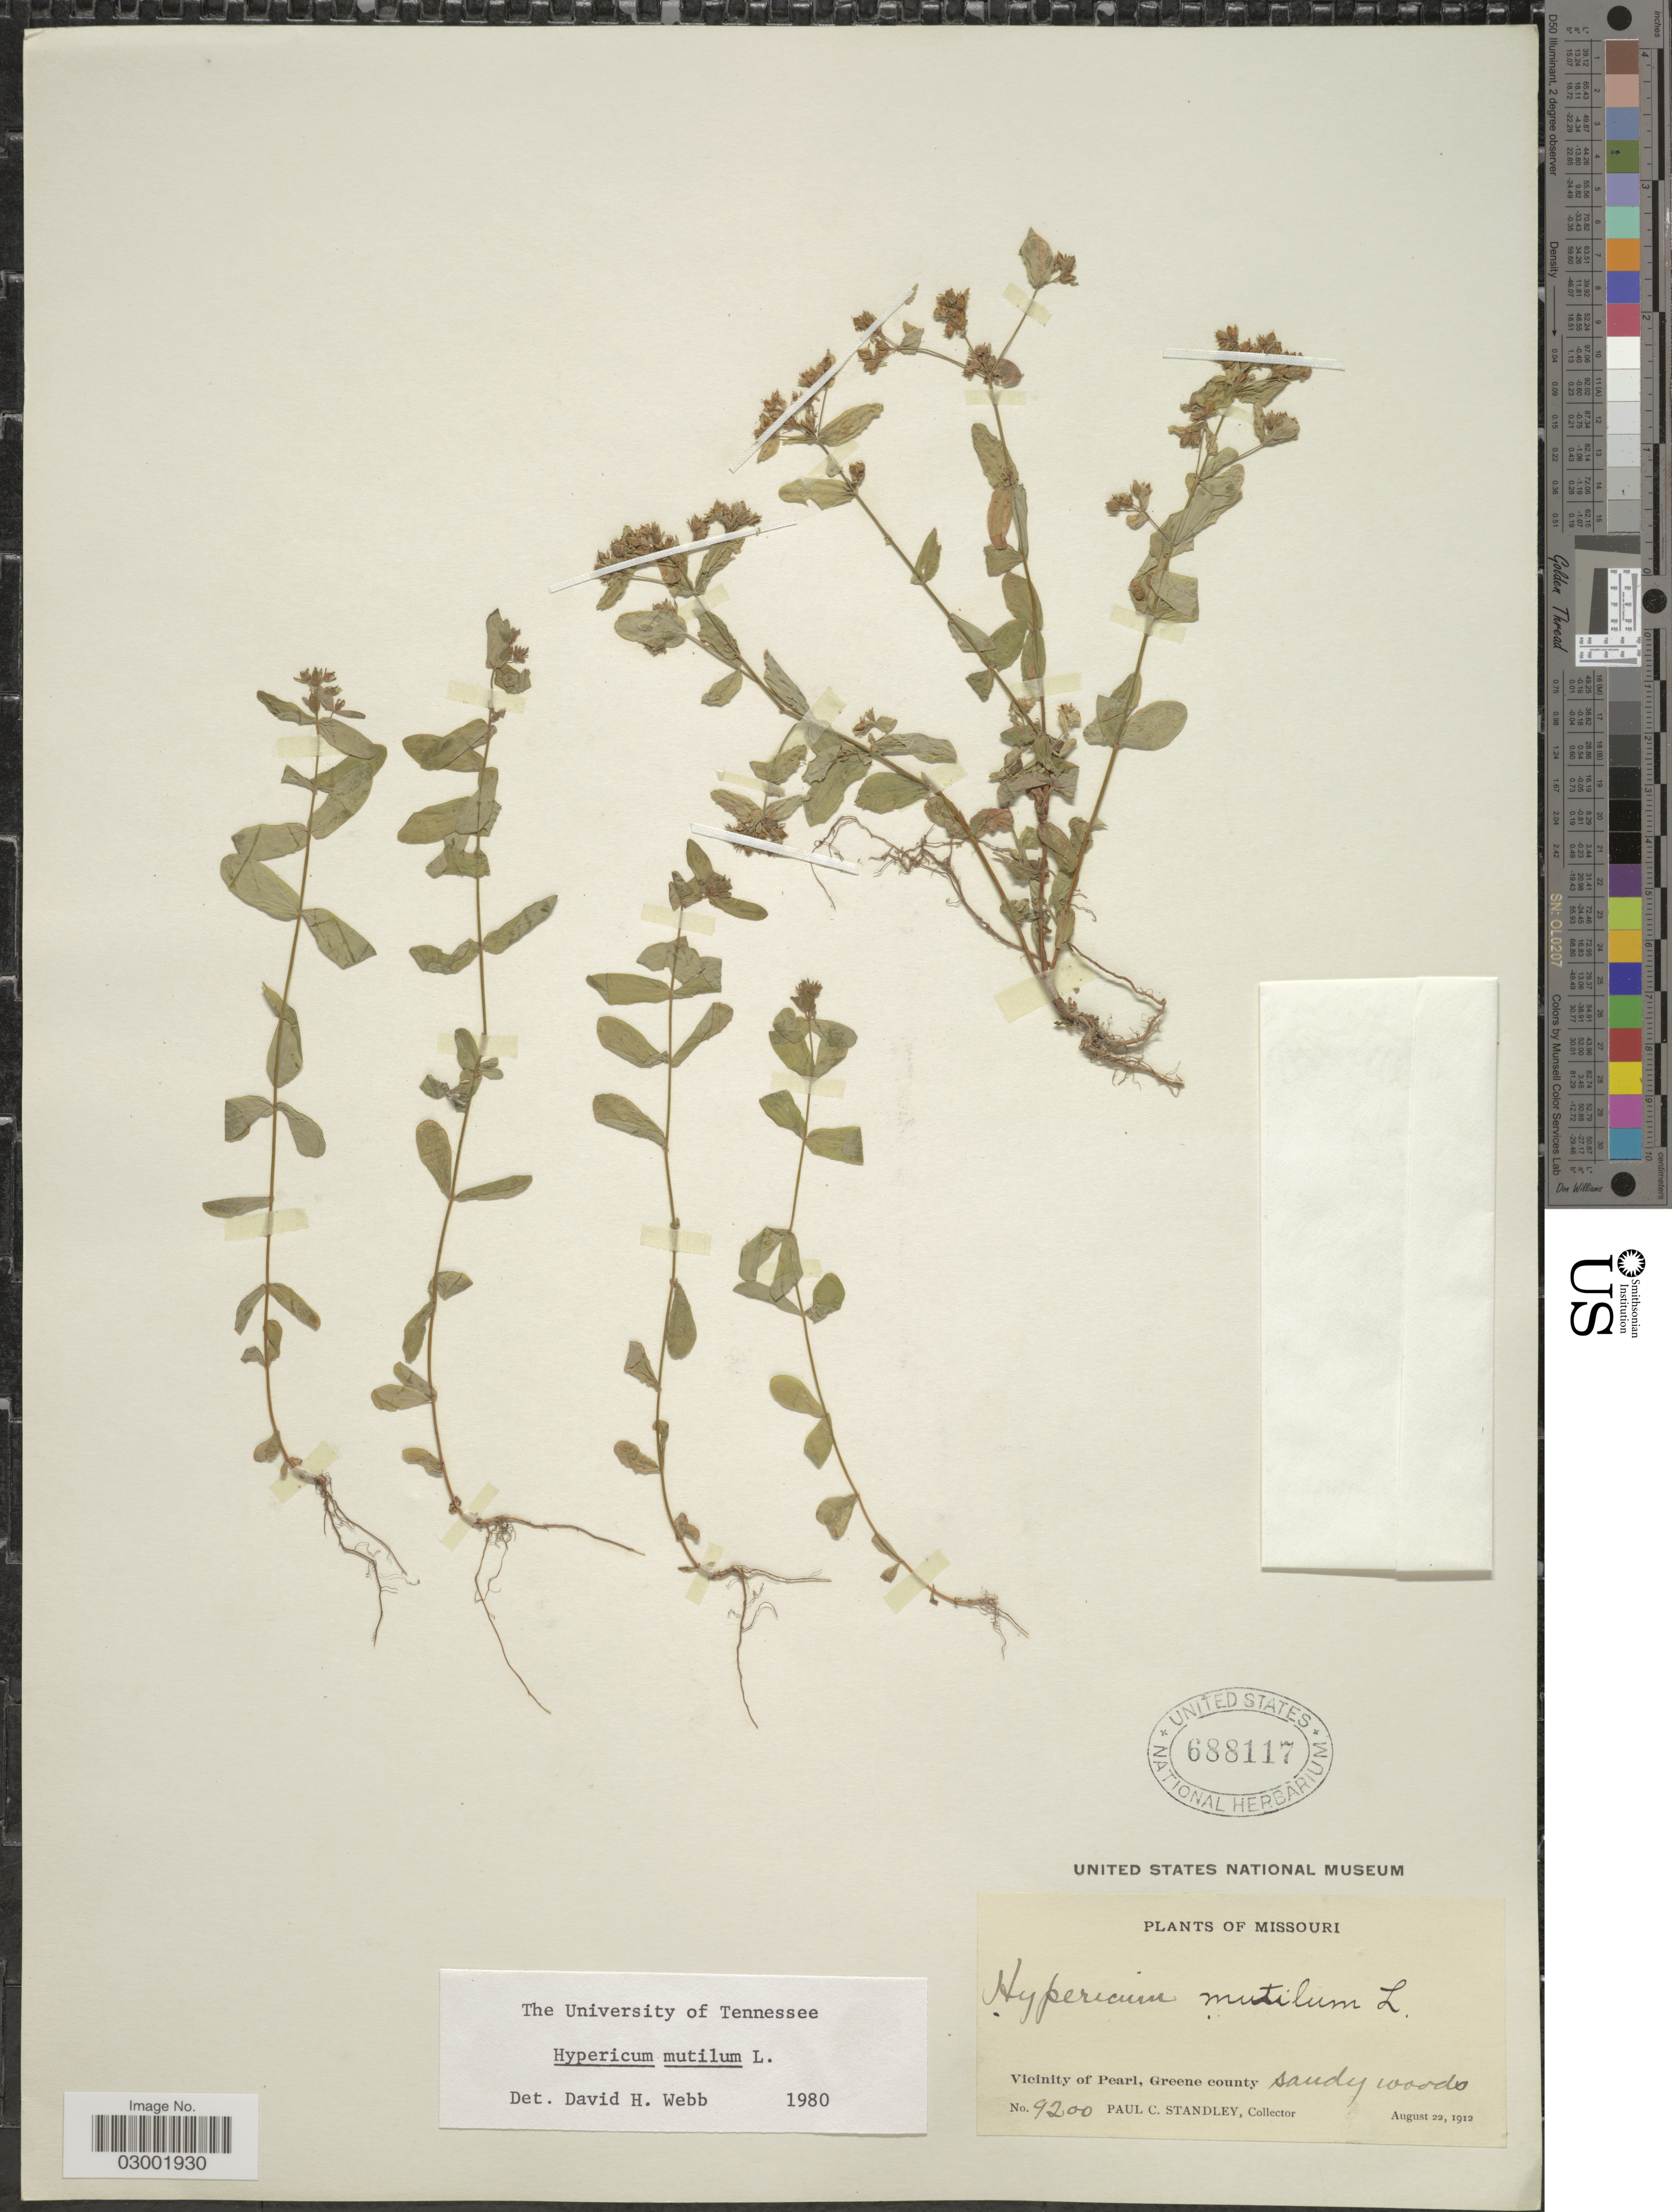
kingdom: Plantae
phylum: Tracheophyta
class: Magnoliopsida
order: Malpighiales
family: Hypericaceae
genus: Hypericum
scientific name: Hypericum mutilum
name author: L.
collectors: P. C. Standley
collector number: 9200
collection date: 1912-08-22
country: United States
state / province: Missouri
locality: Vicinity of Pearl, Greene county.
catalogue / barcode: US 688117